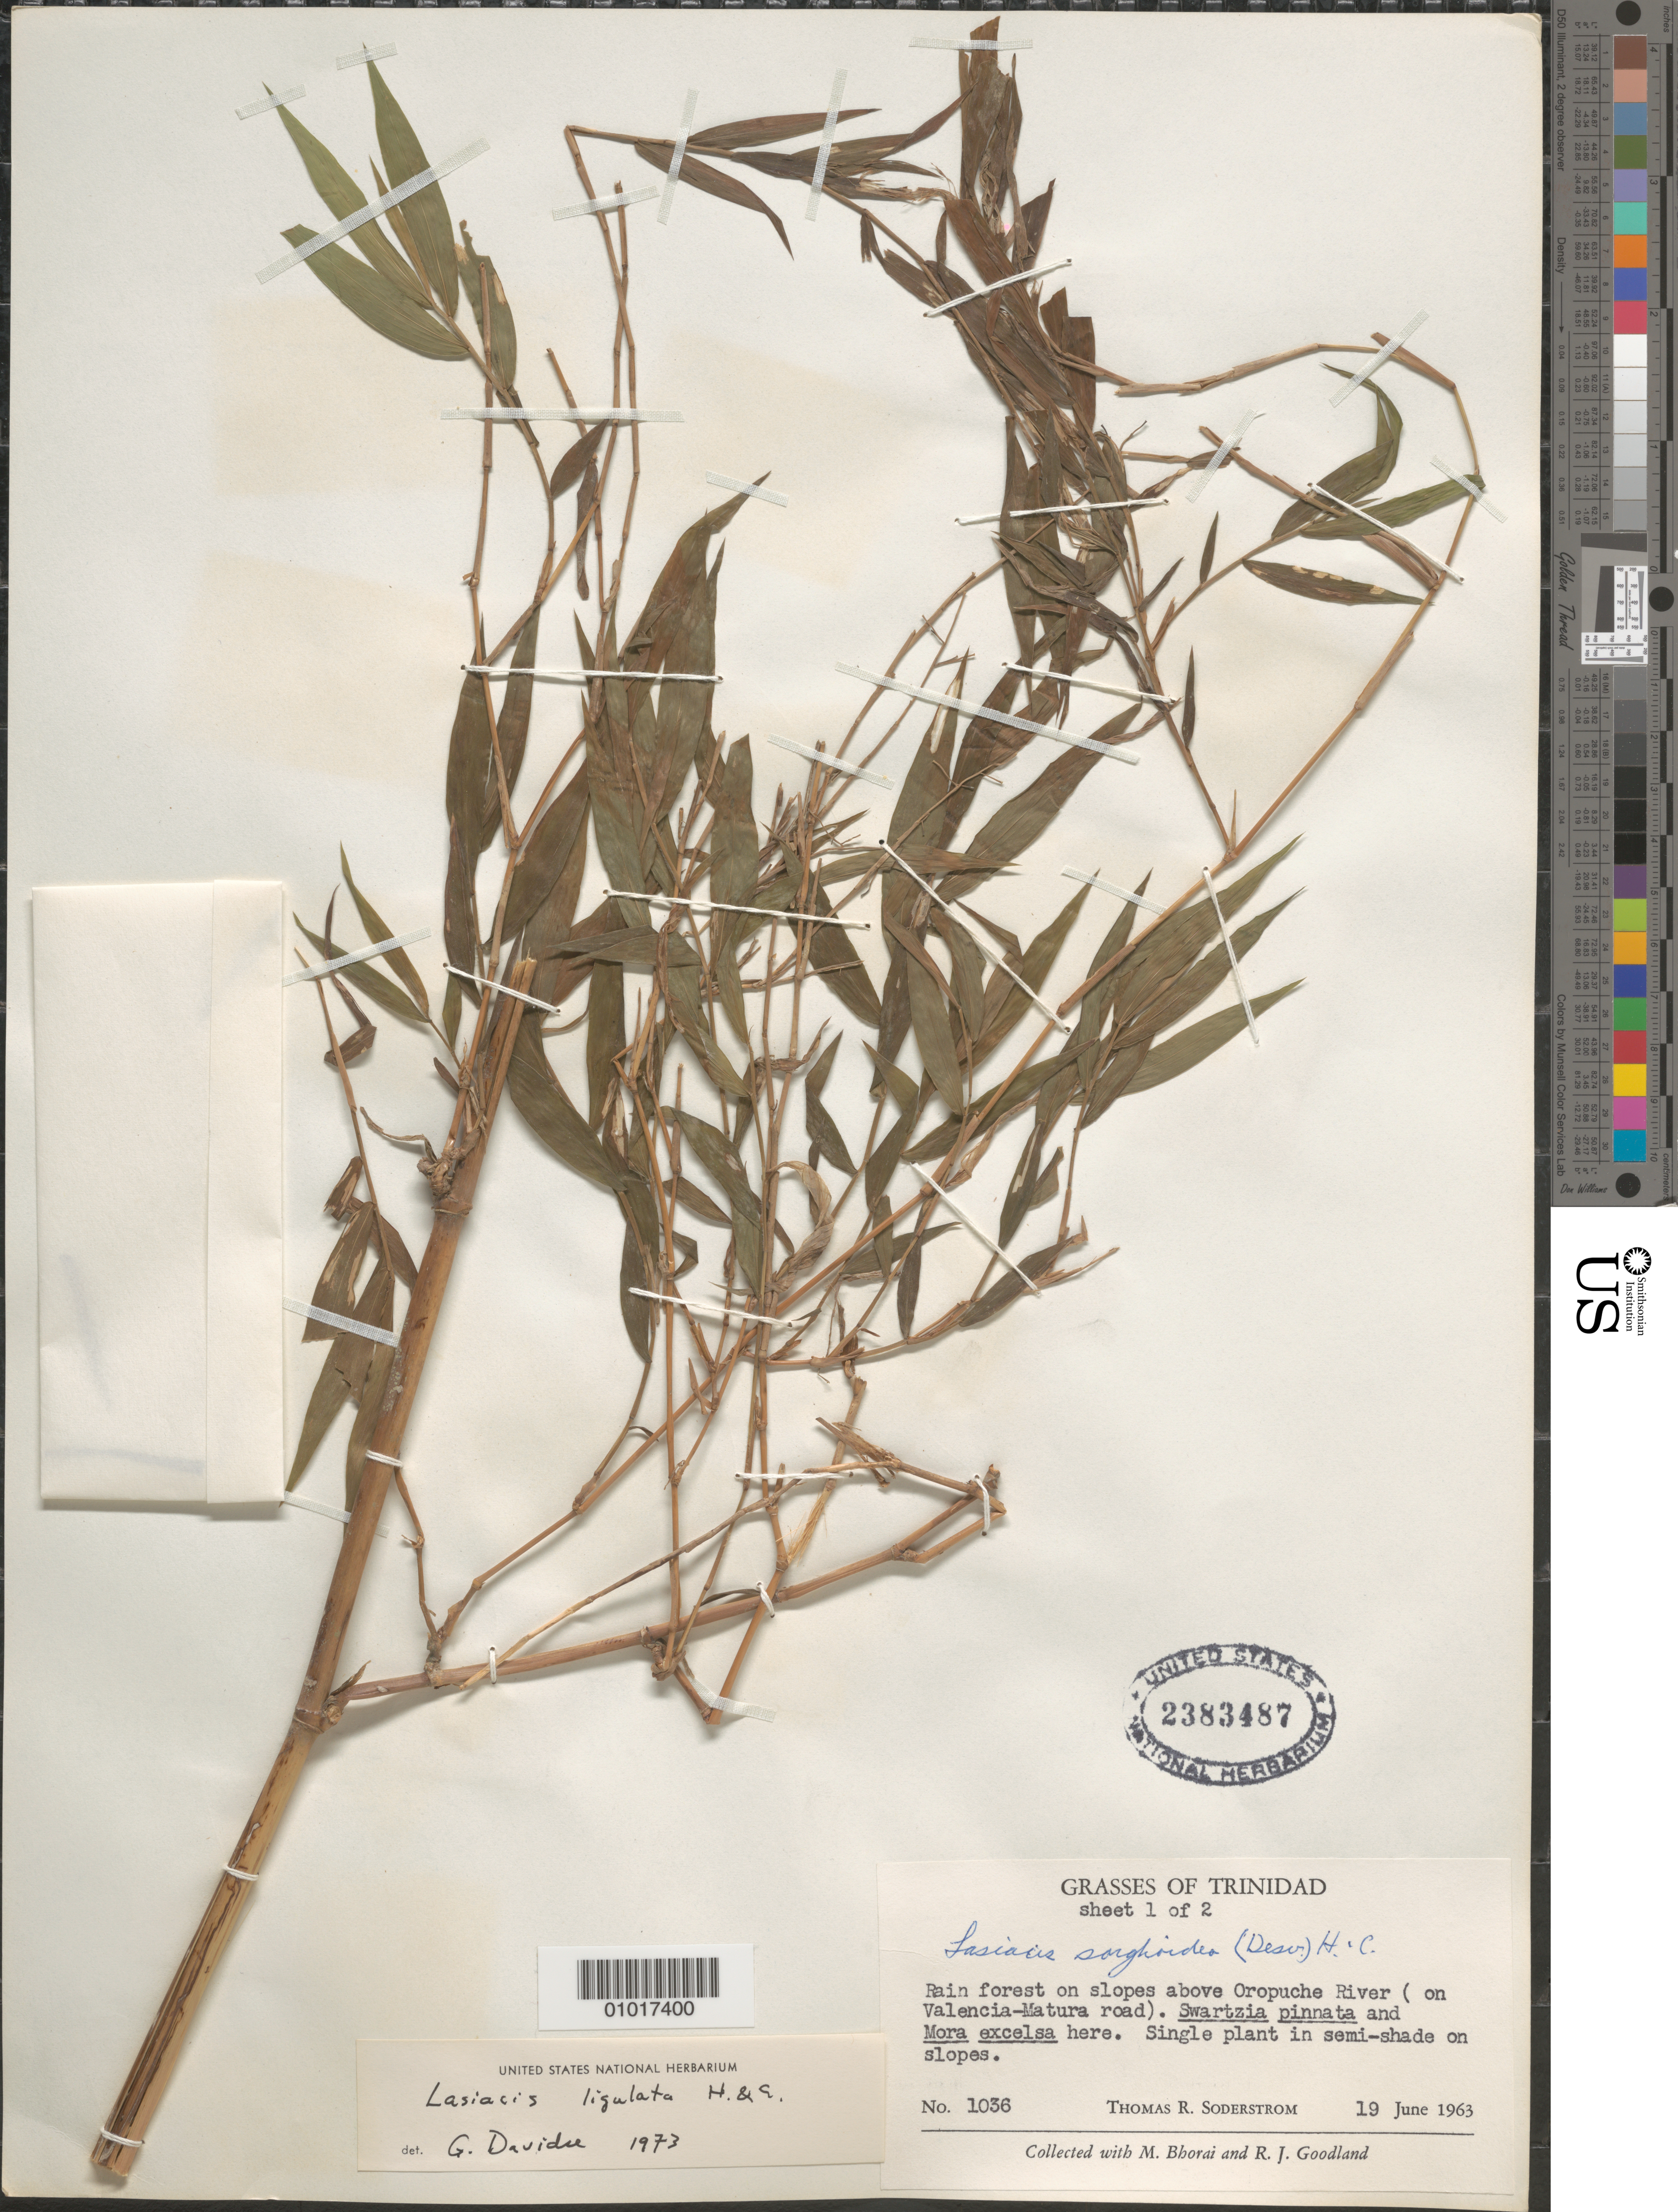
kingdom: Plantae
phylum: Tracheophyta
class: Liliopsida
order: Poales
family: Poaceae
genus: Lasiacis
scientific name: Lasiacis ligulata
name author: Hitchc. & Chase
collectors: T. R. Soderstrom, M. Bhorai & R. Goodland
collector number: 1036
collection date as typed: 19 Jun 1963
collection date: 1963-06-19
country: Trinidad and Tobago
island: Trinidad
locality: Rain forest on slopes above Oropuche River (on Valencia-Matura road).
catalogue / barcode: US 2383487